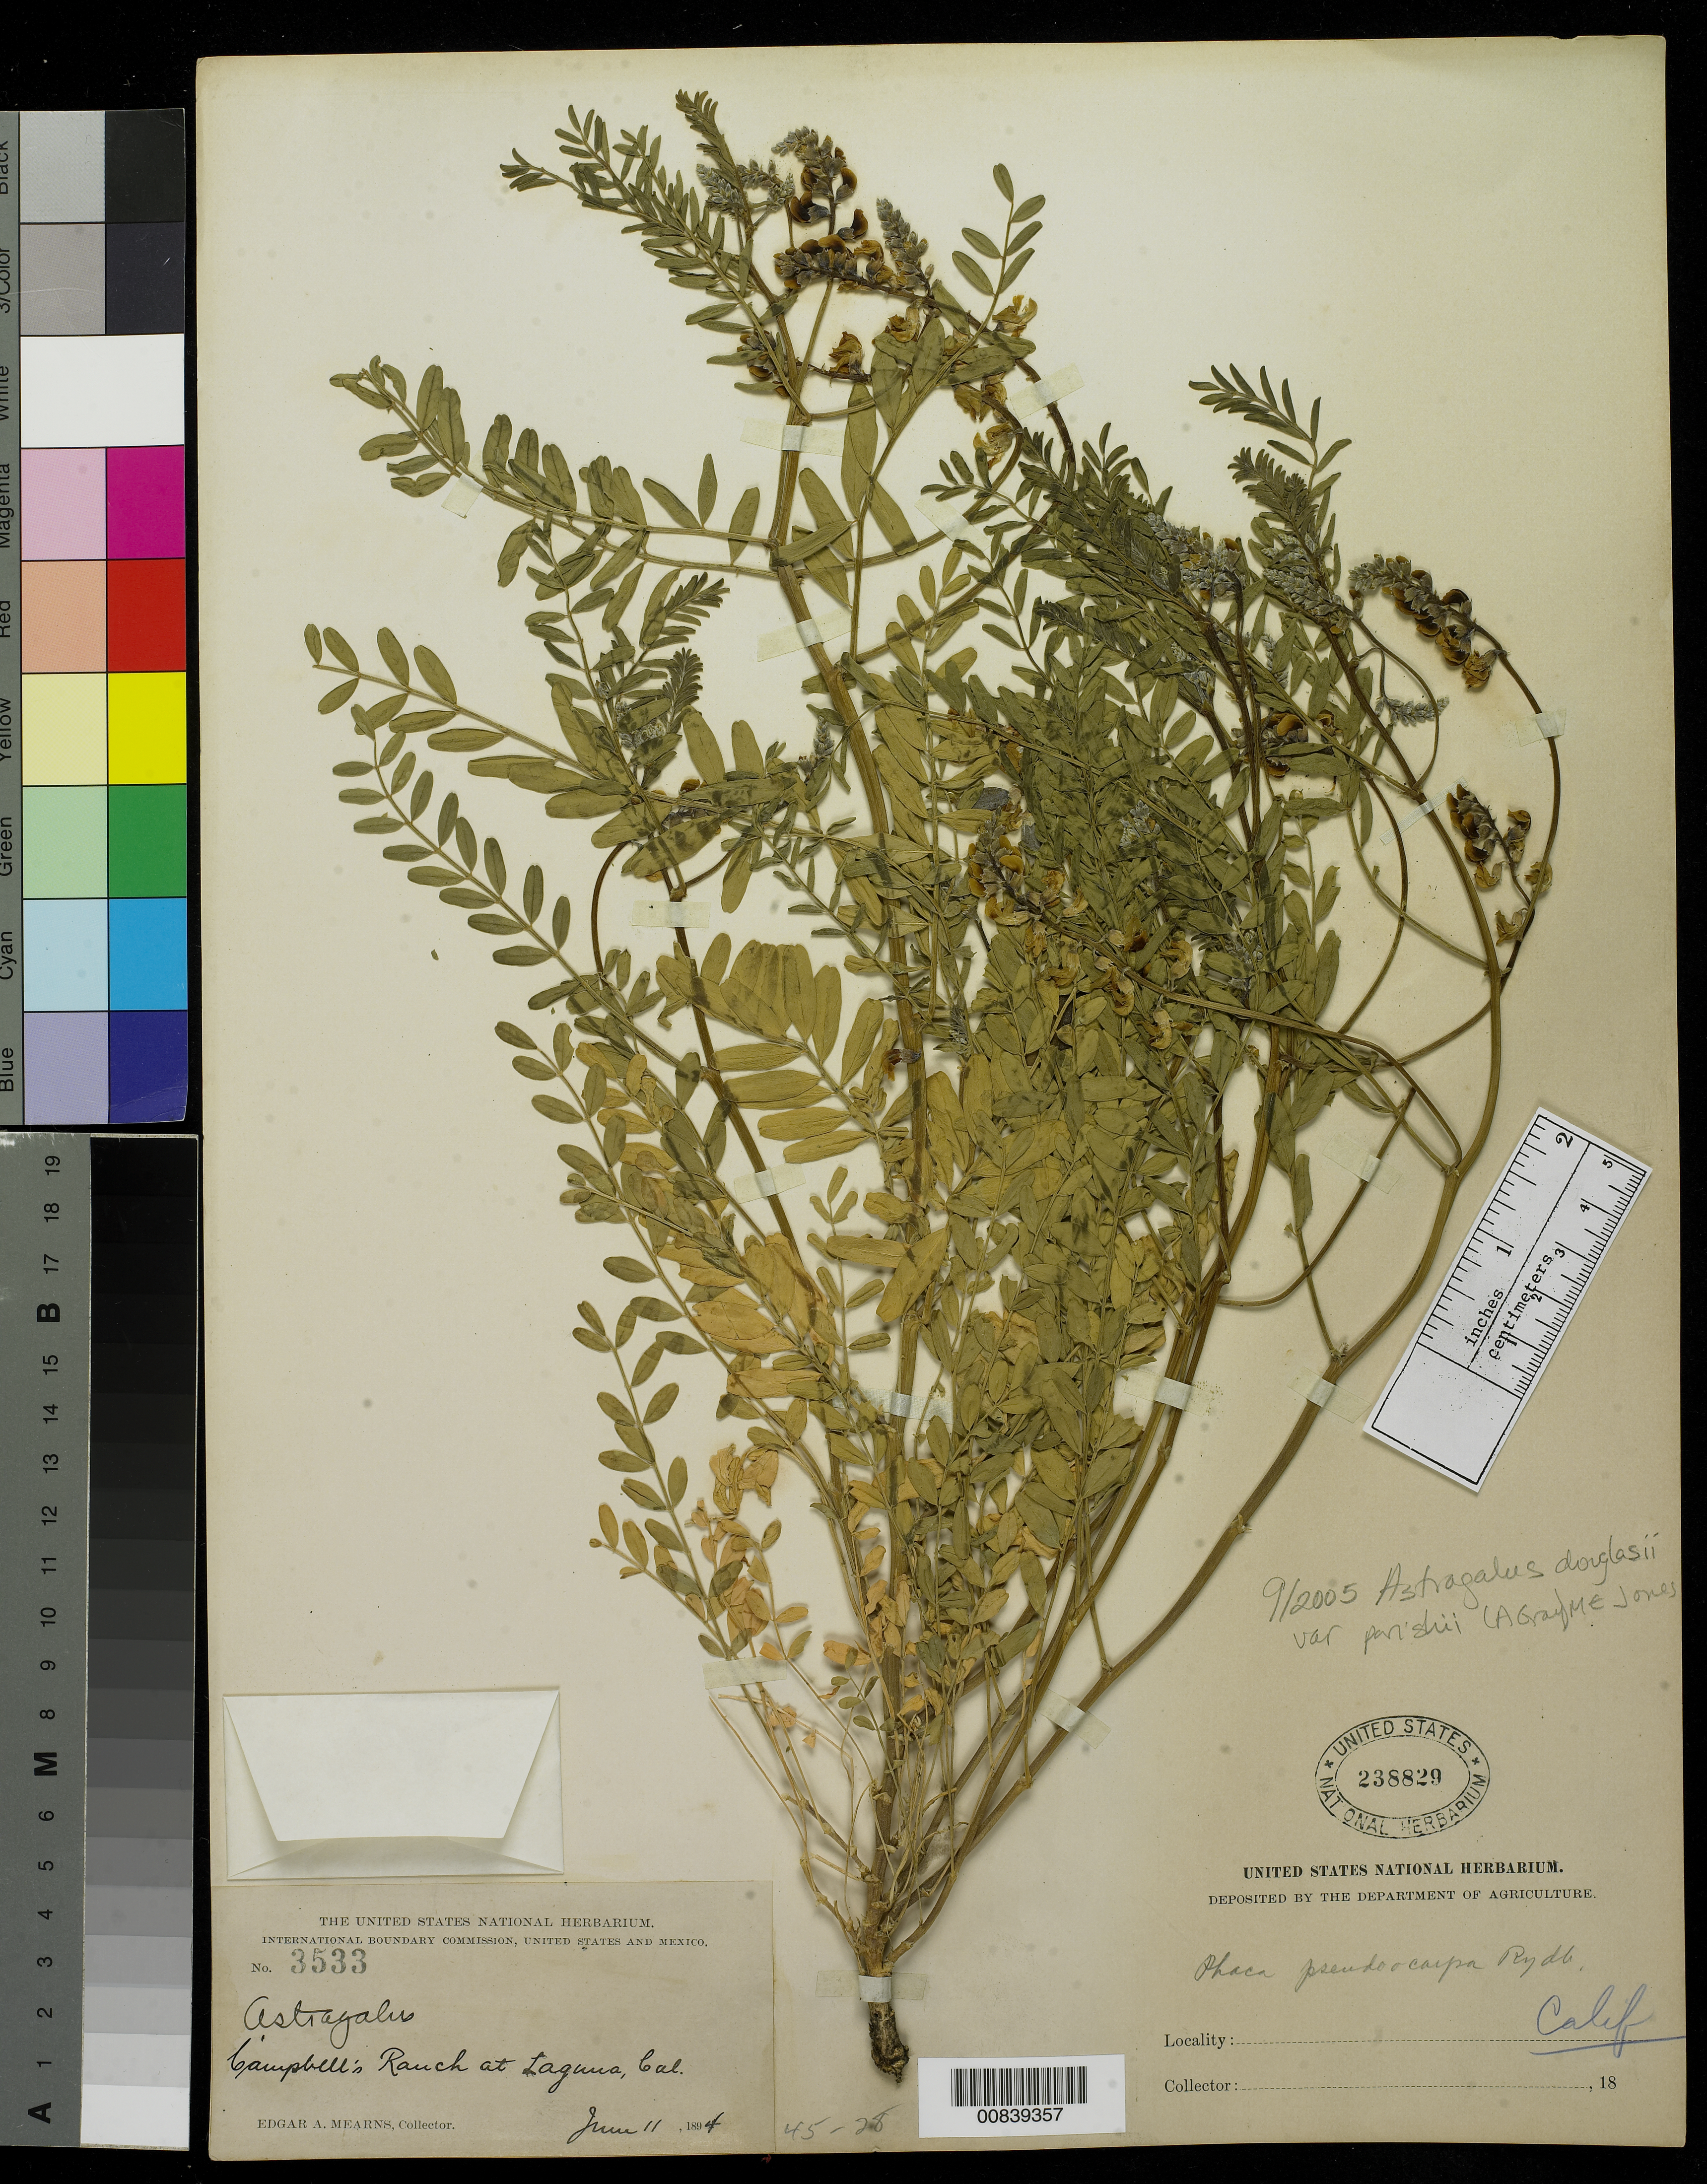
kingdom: Plantae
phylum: Tracheophyta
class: Magnoliopsida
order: Fabales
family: Fabaceae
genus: Astragalus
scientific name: Astragalus douglasii var. parishii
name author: (A. Gray) M.E. Jones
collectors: E. A. Mearns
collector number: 3533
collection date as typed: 11 Jun 1894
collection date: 1894-06-11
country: United States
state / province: California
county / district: Orange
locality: Campbell's Ranch at Laguna, California.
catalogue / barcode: US 238829